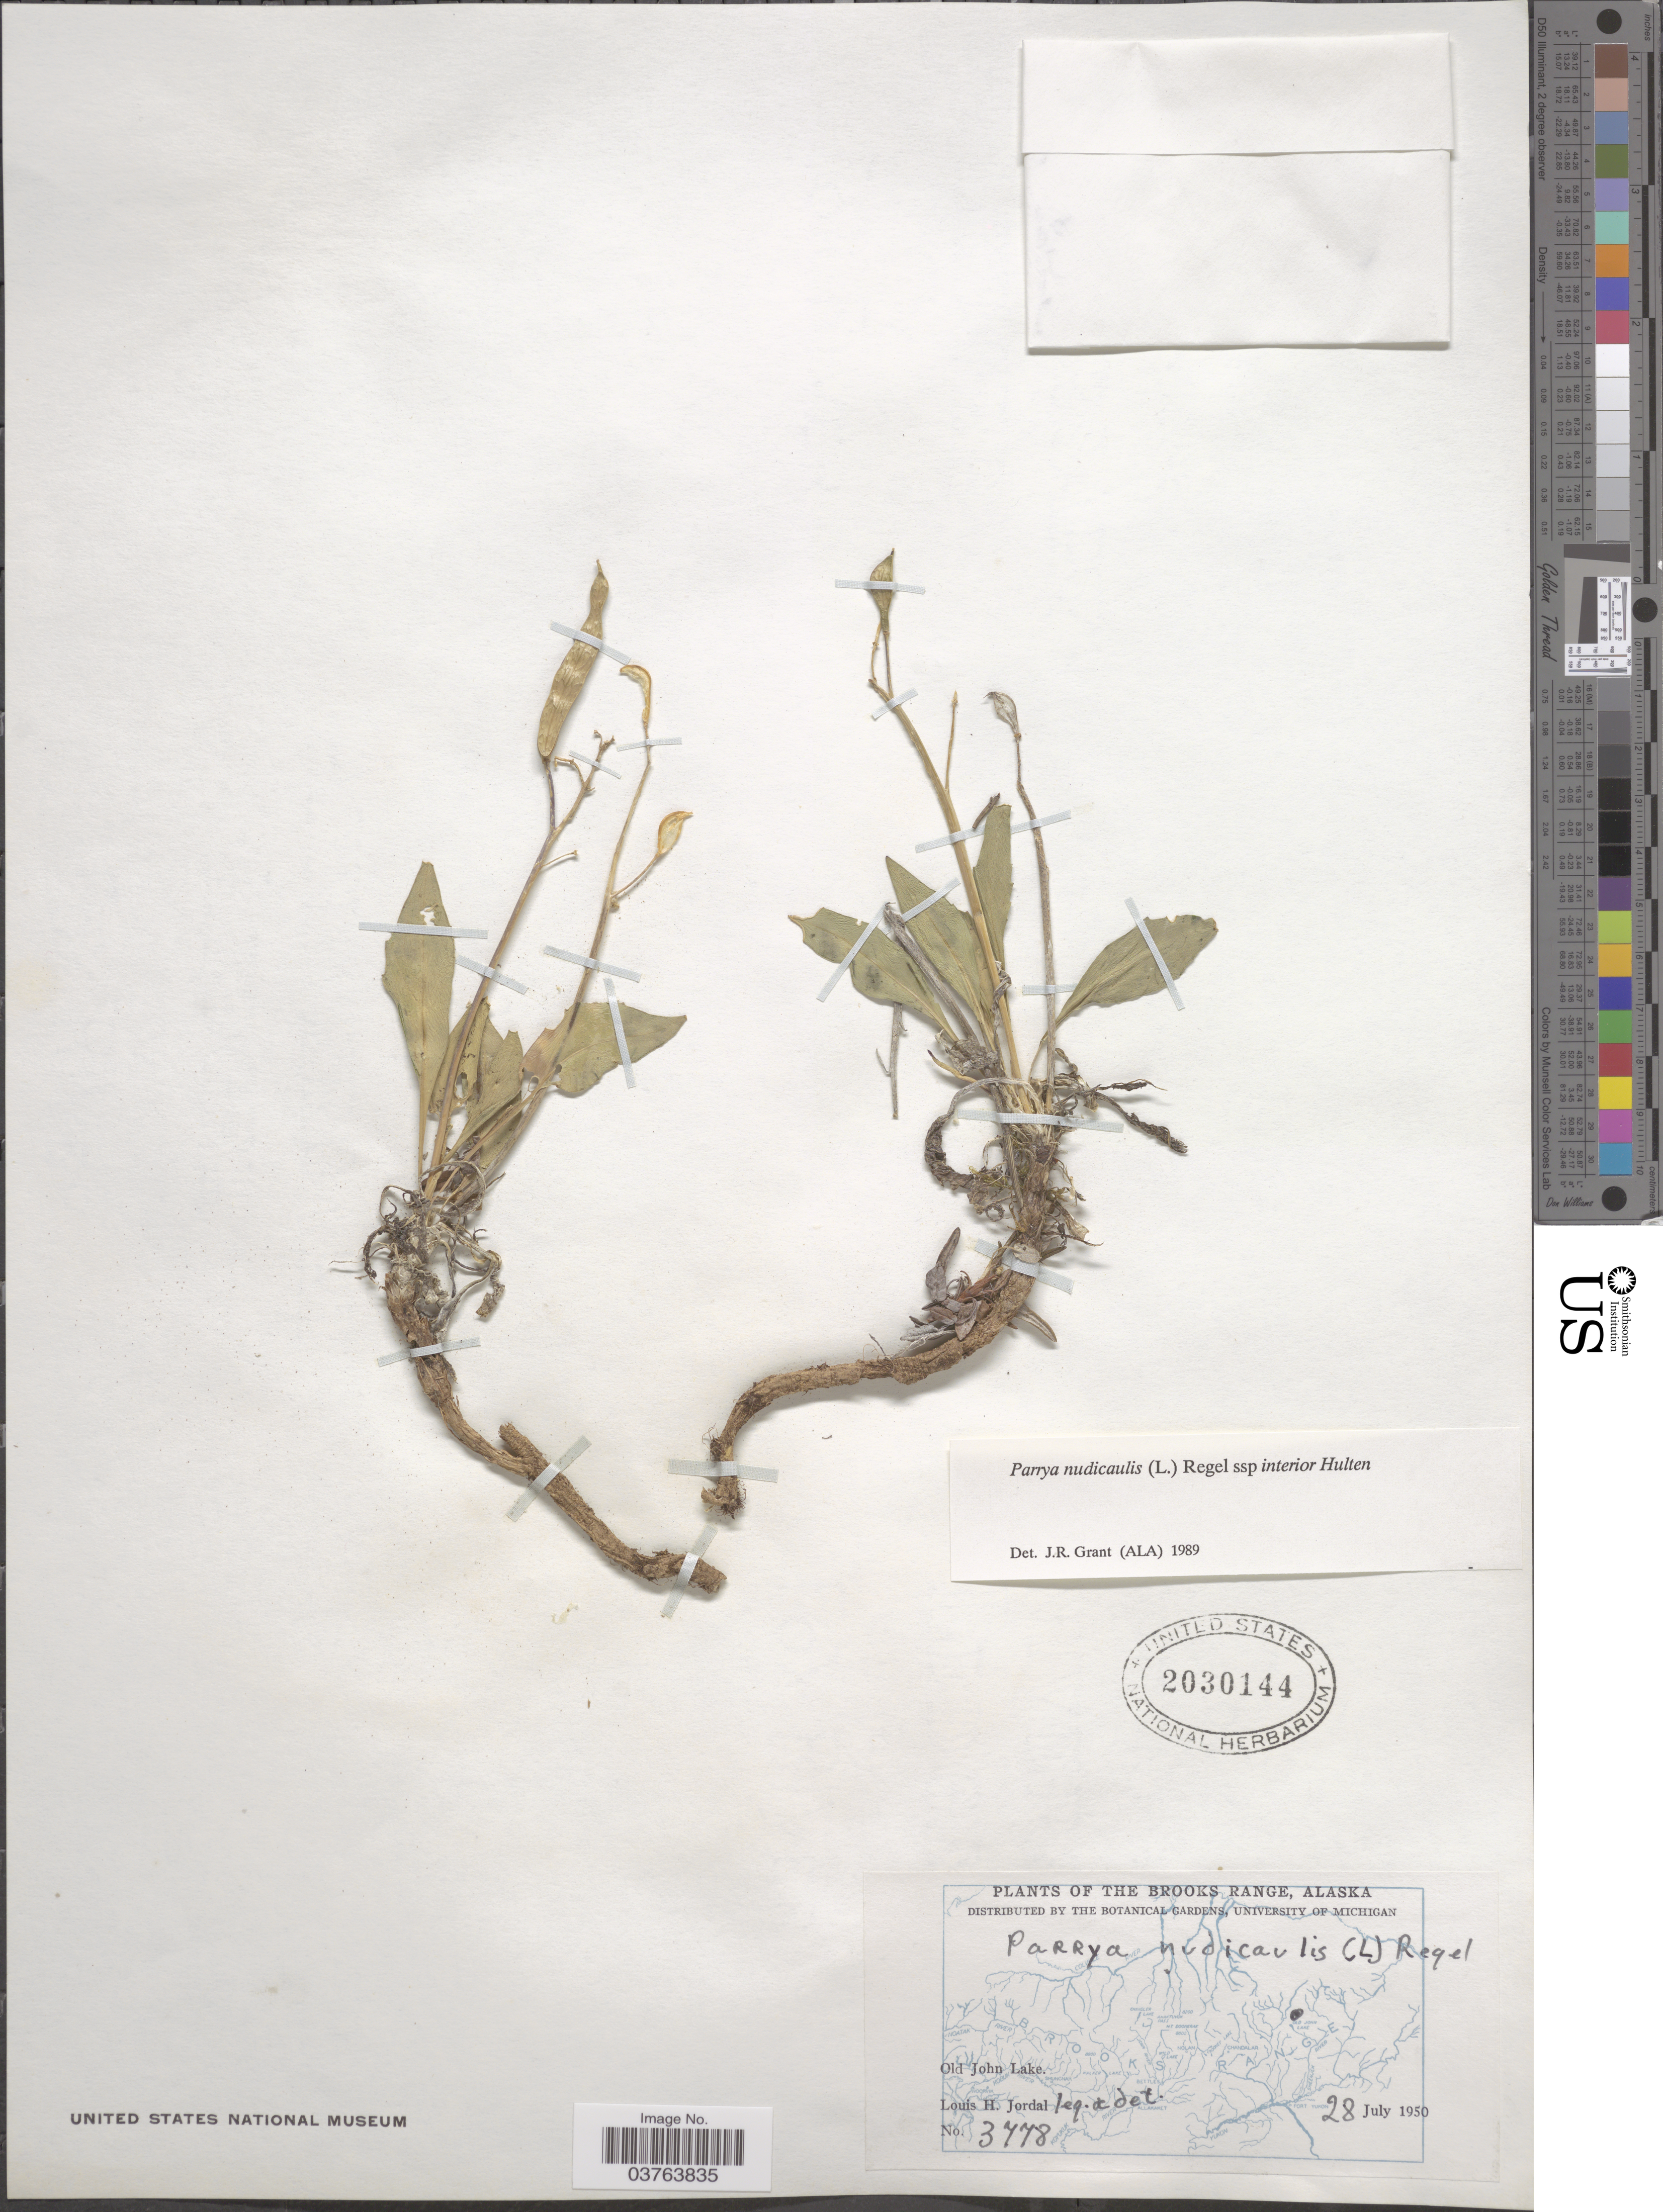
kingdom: Plantae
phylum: Tracheophyta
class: Magnoliopsida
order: Brassicales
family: Brassicaceae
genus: Parrya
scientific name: Parrya nudicaulis subsp. interior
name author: Hultén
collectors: L. Jordal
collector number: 3778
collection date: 1950-07-28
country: United States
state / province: Alaska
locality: The Brooks Range. Old John Lake.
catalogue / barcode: US 2030144